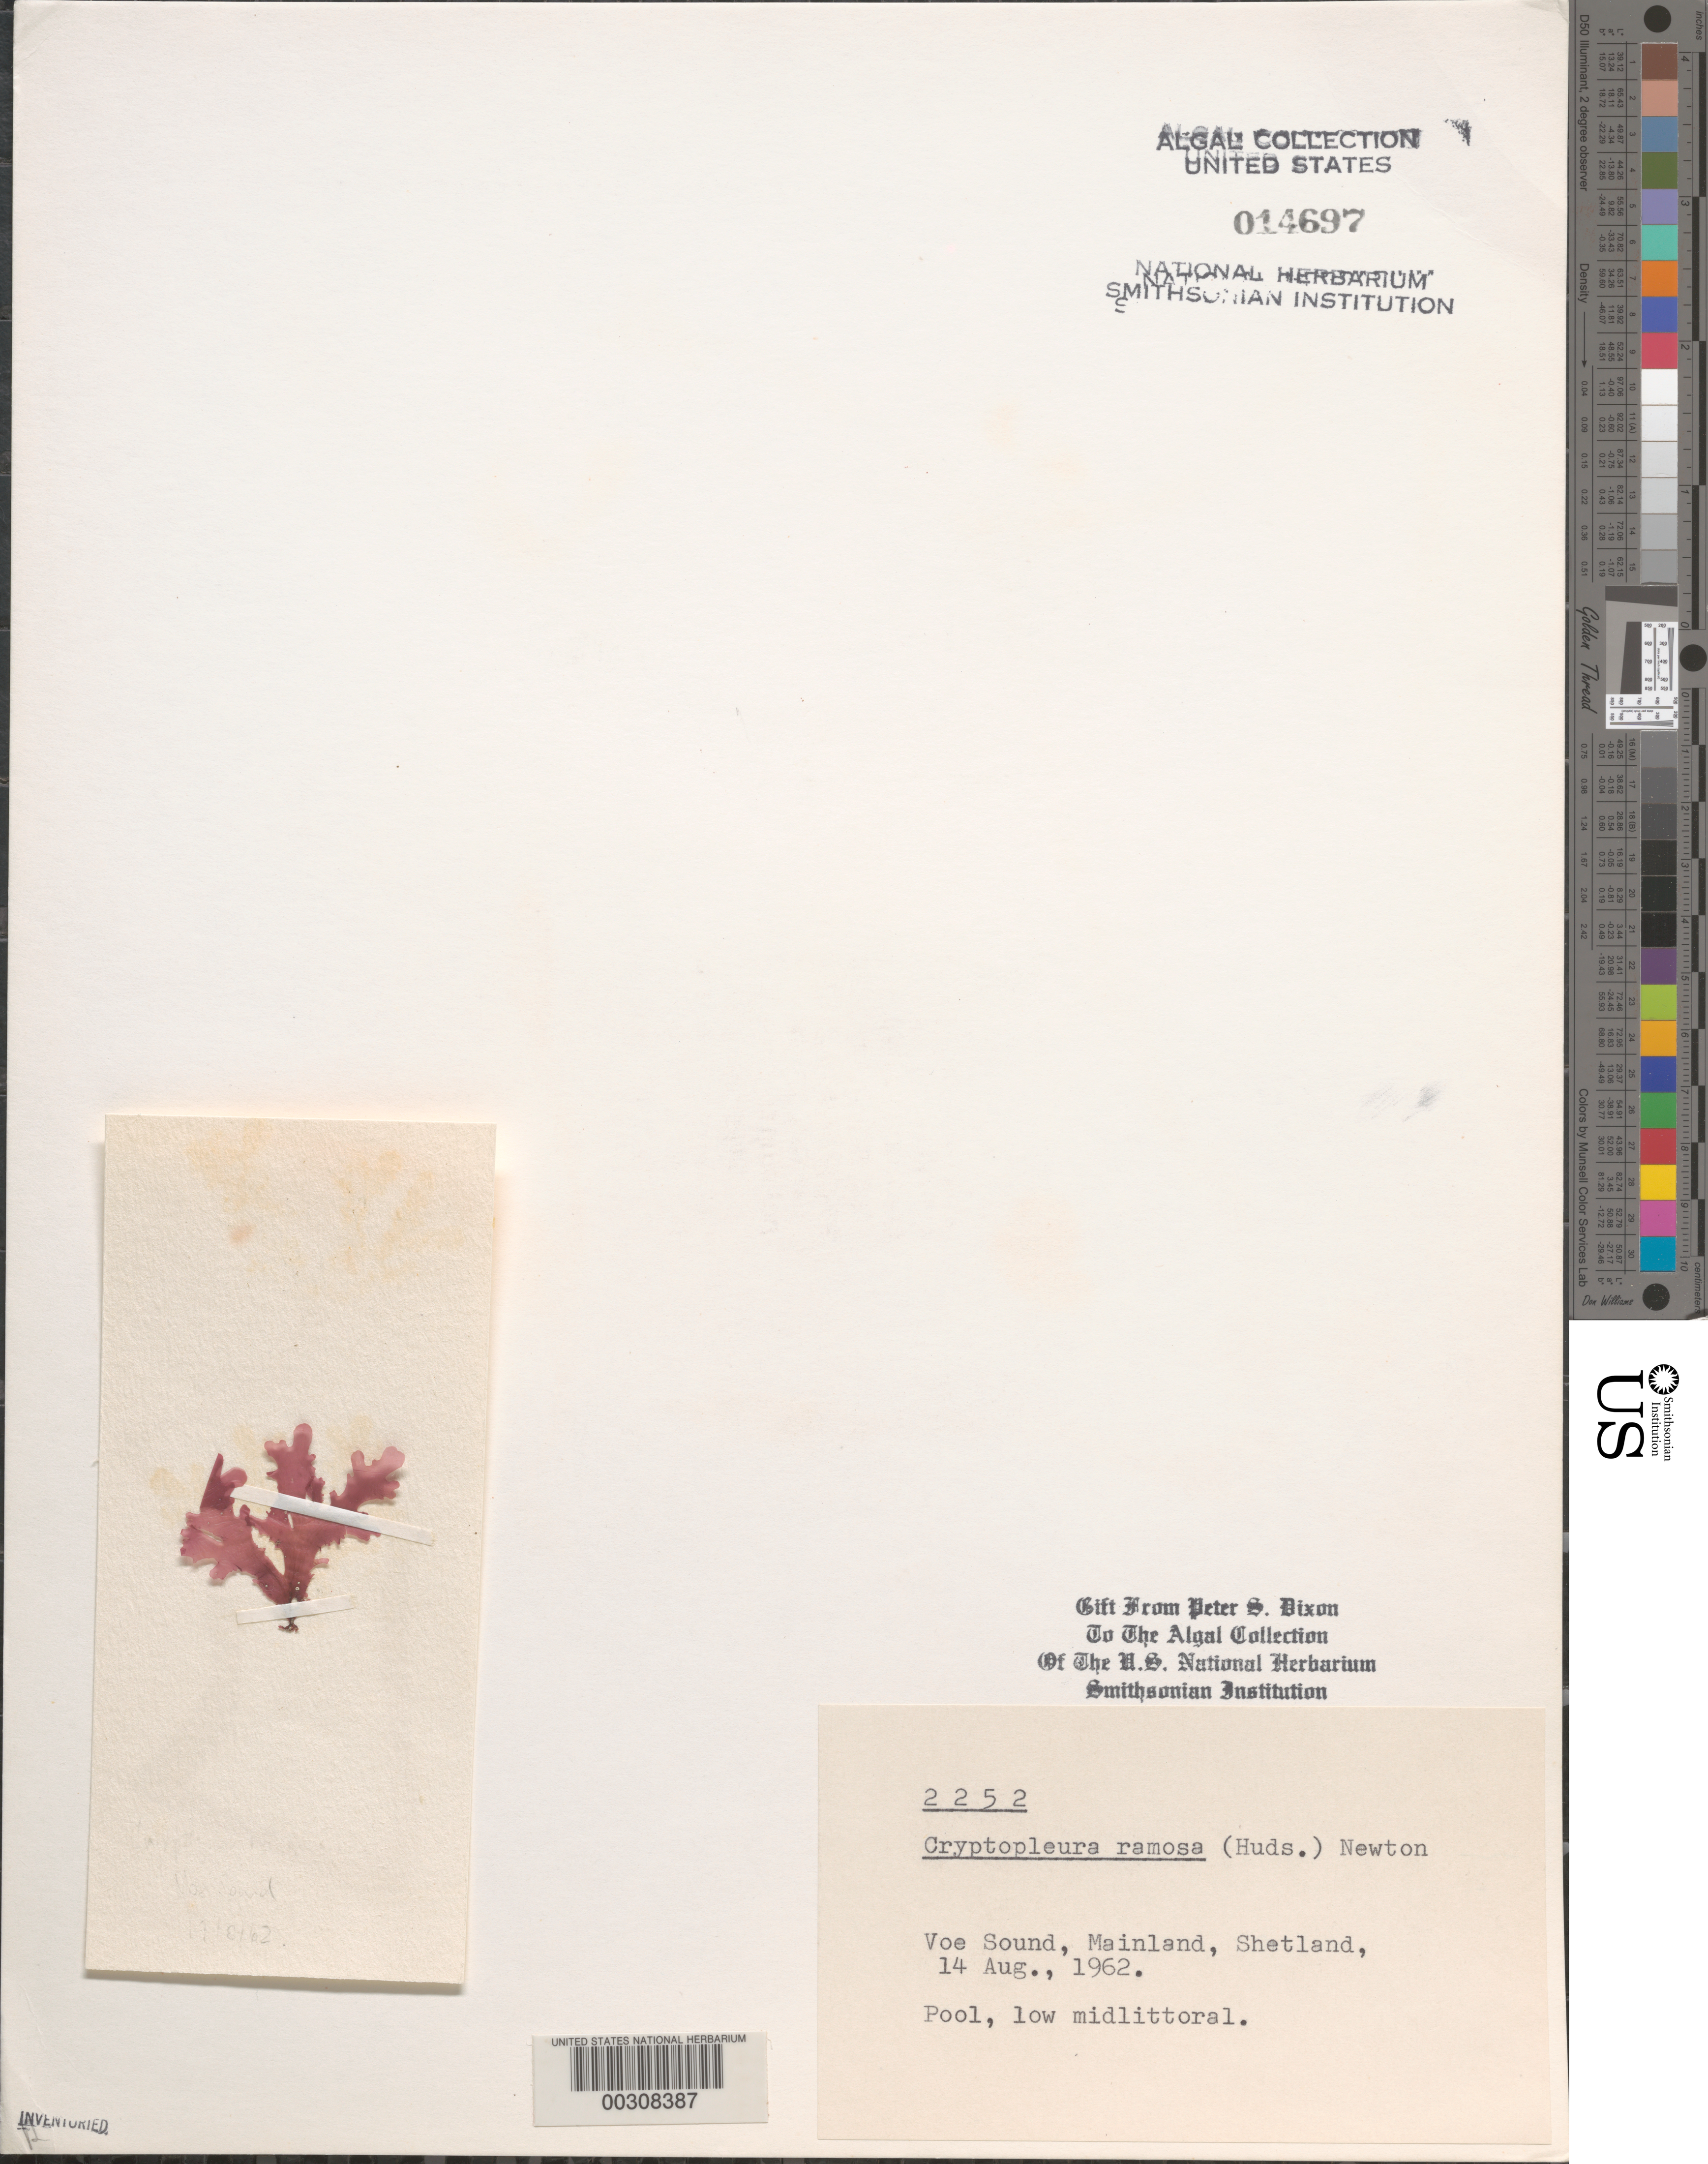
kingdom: Plantae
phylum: Rhodophyta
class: Florideophyceae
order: Ceramiales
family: Delesseriaceae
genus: Cryptopleura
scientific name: Cryptopleura ramosa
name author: (Huds.) L.M. Newton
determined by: Dixon, P. S.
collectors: P. S. Dixon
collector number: PSD 2252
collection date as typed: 14 Aug 1962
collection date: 1962-08-14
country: United Kingdom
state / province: Scotland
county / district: Shetland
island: Mainland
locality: Voe Sound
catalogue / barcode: US 14697